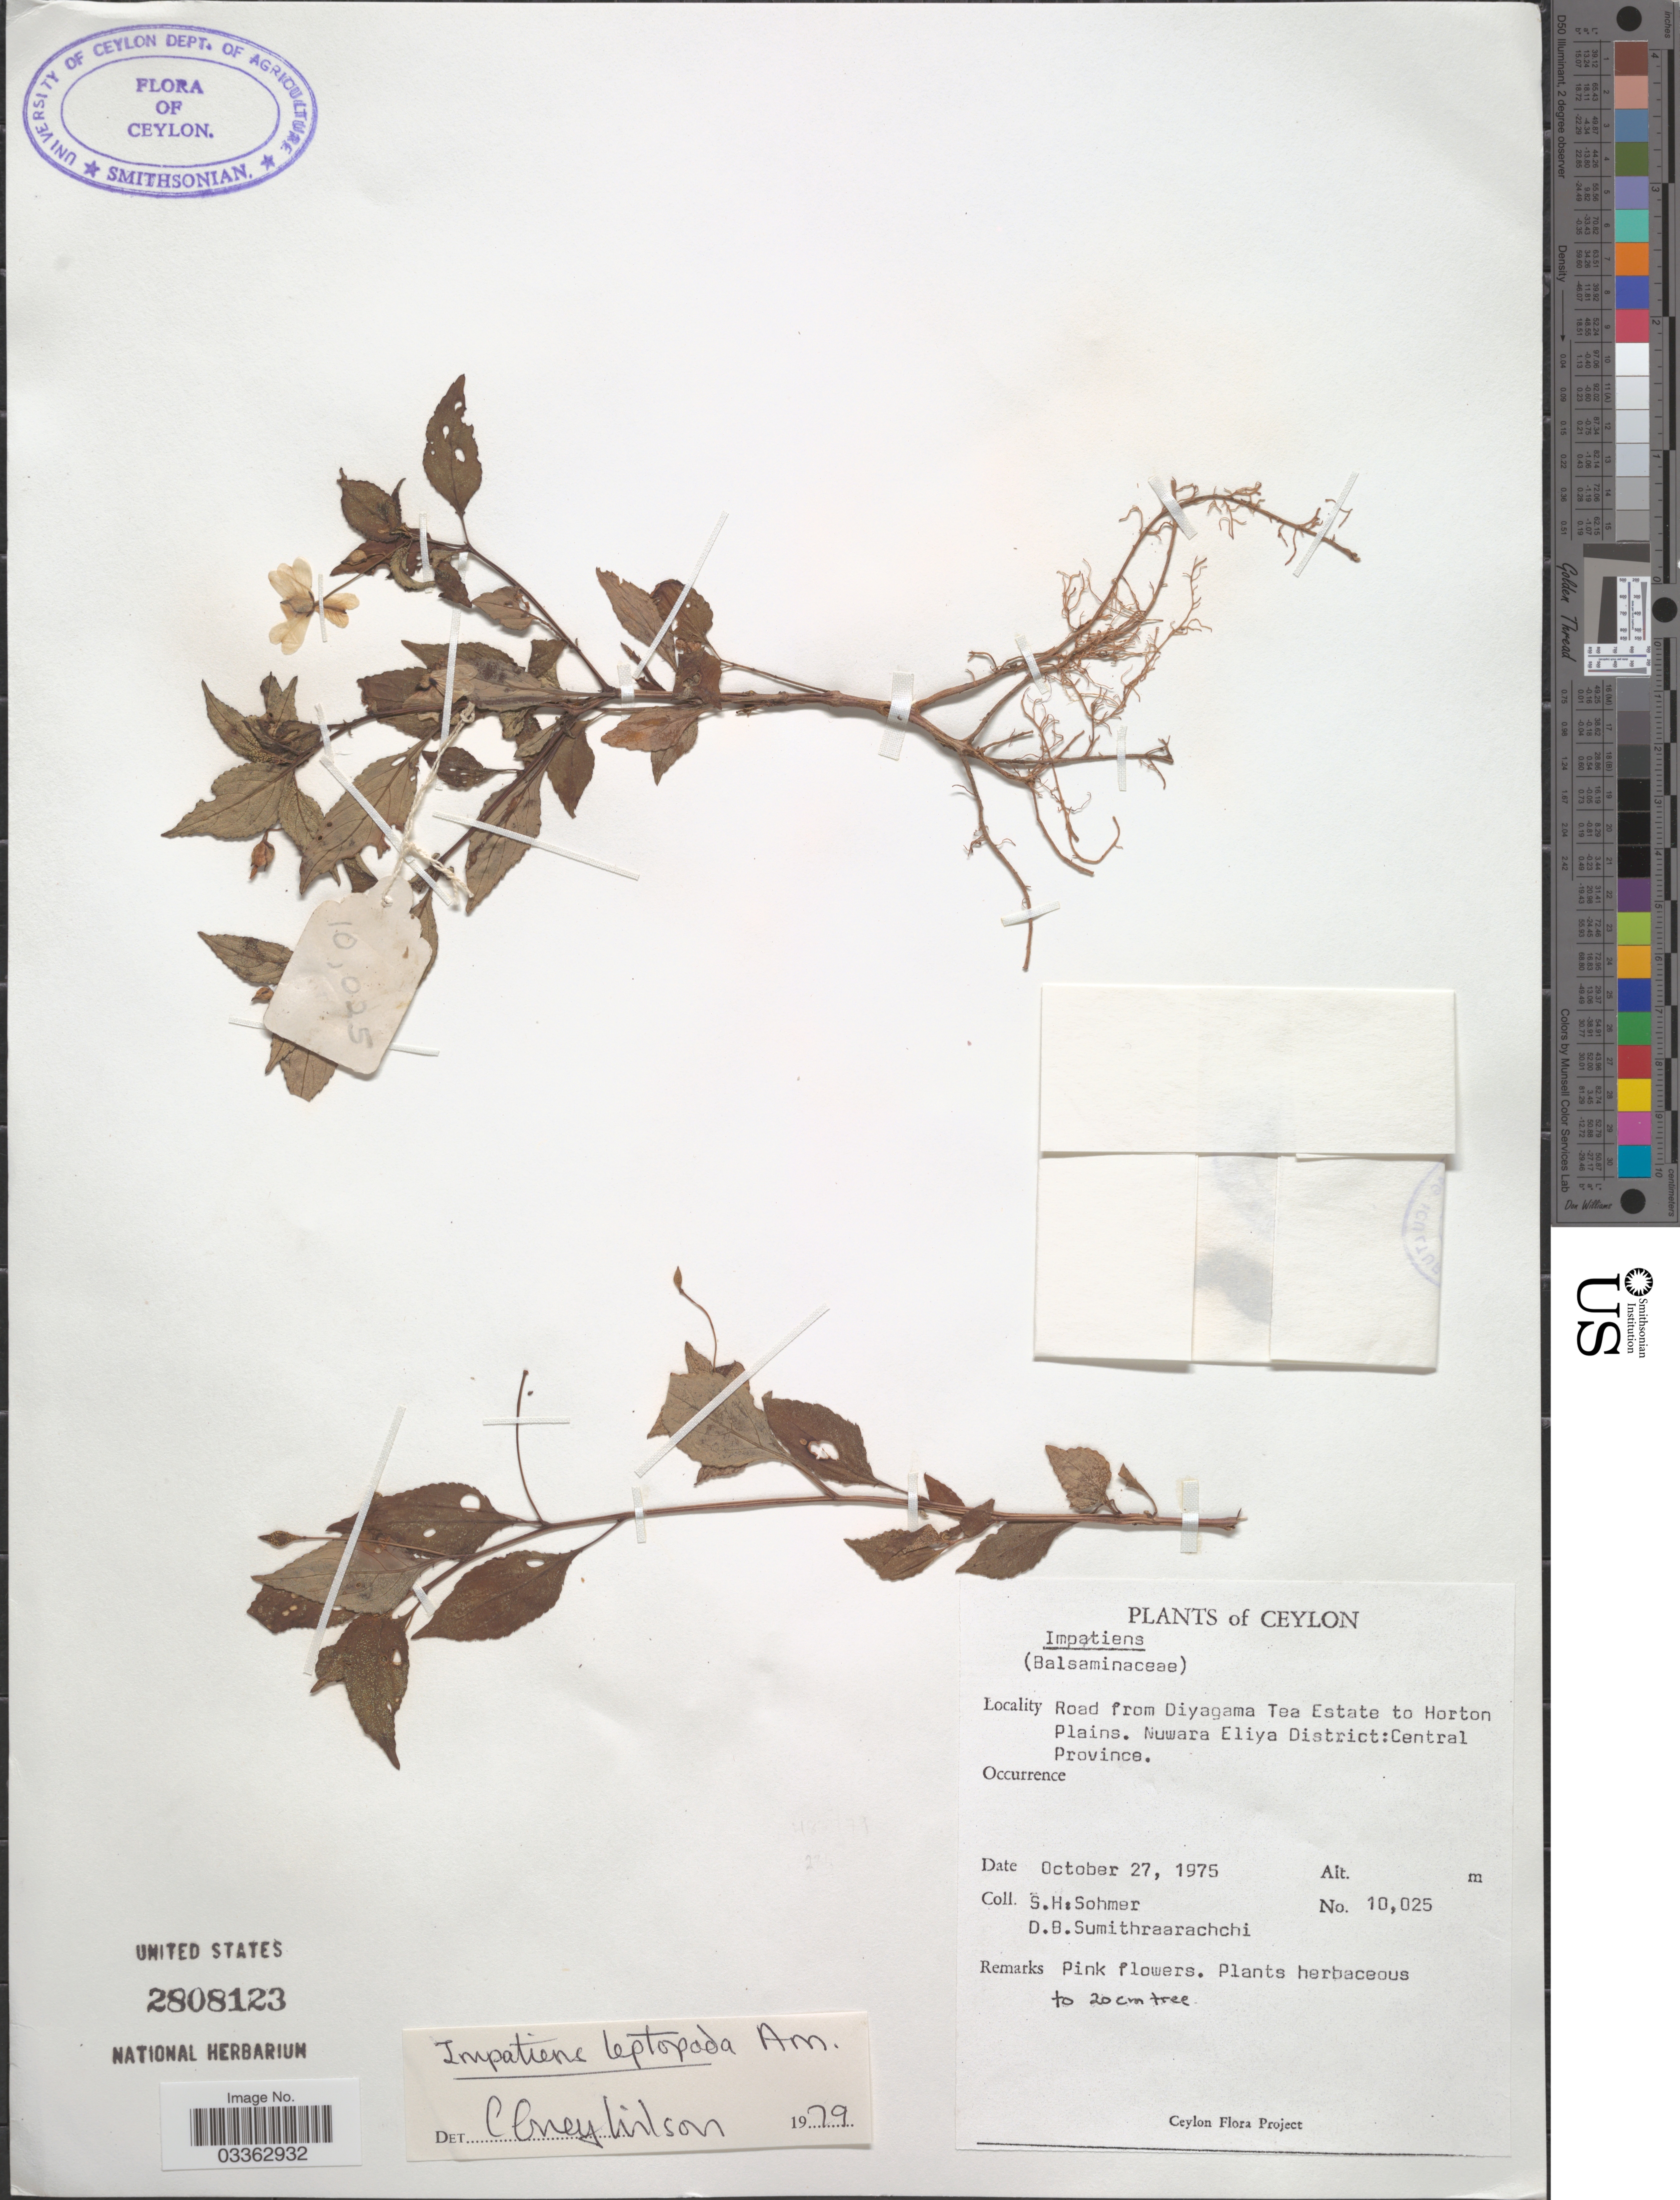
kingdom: Plantae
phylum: Tracheophyta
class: Magnoliopsida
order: Ericales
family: Balsaminaceae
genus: Impatiens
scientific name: Impatiens leptopoda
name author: Arn.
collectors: S. H. Sohmer & D. B. Sumithraarachchi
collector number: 10025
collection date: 1975-10-27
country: Sri Lanka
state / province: Central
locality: Ceylon. Road from Diyagama Tea Estate to Horton Plains. Nuwara Eliya District.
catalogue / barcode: US 2808123